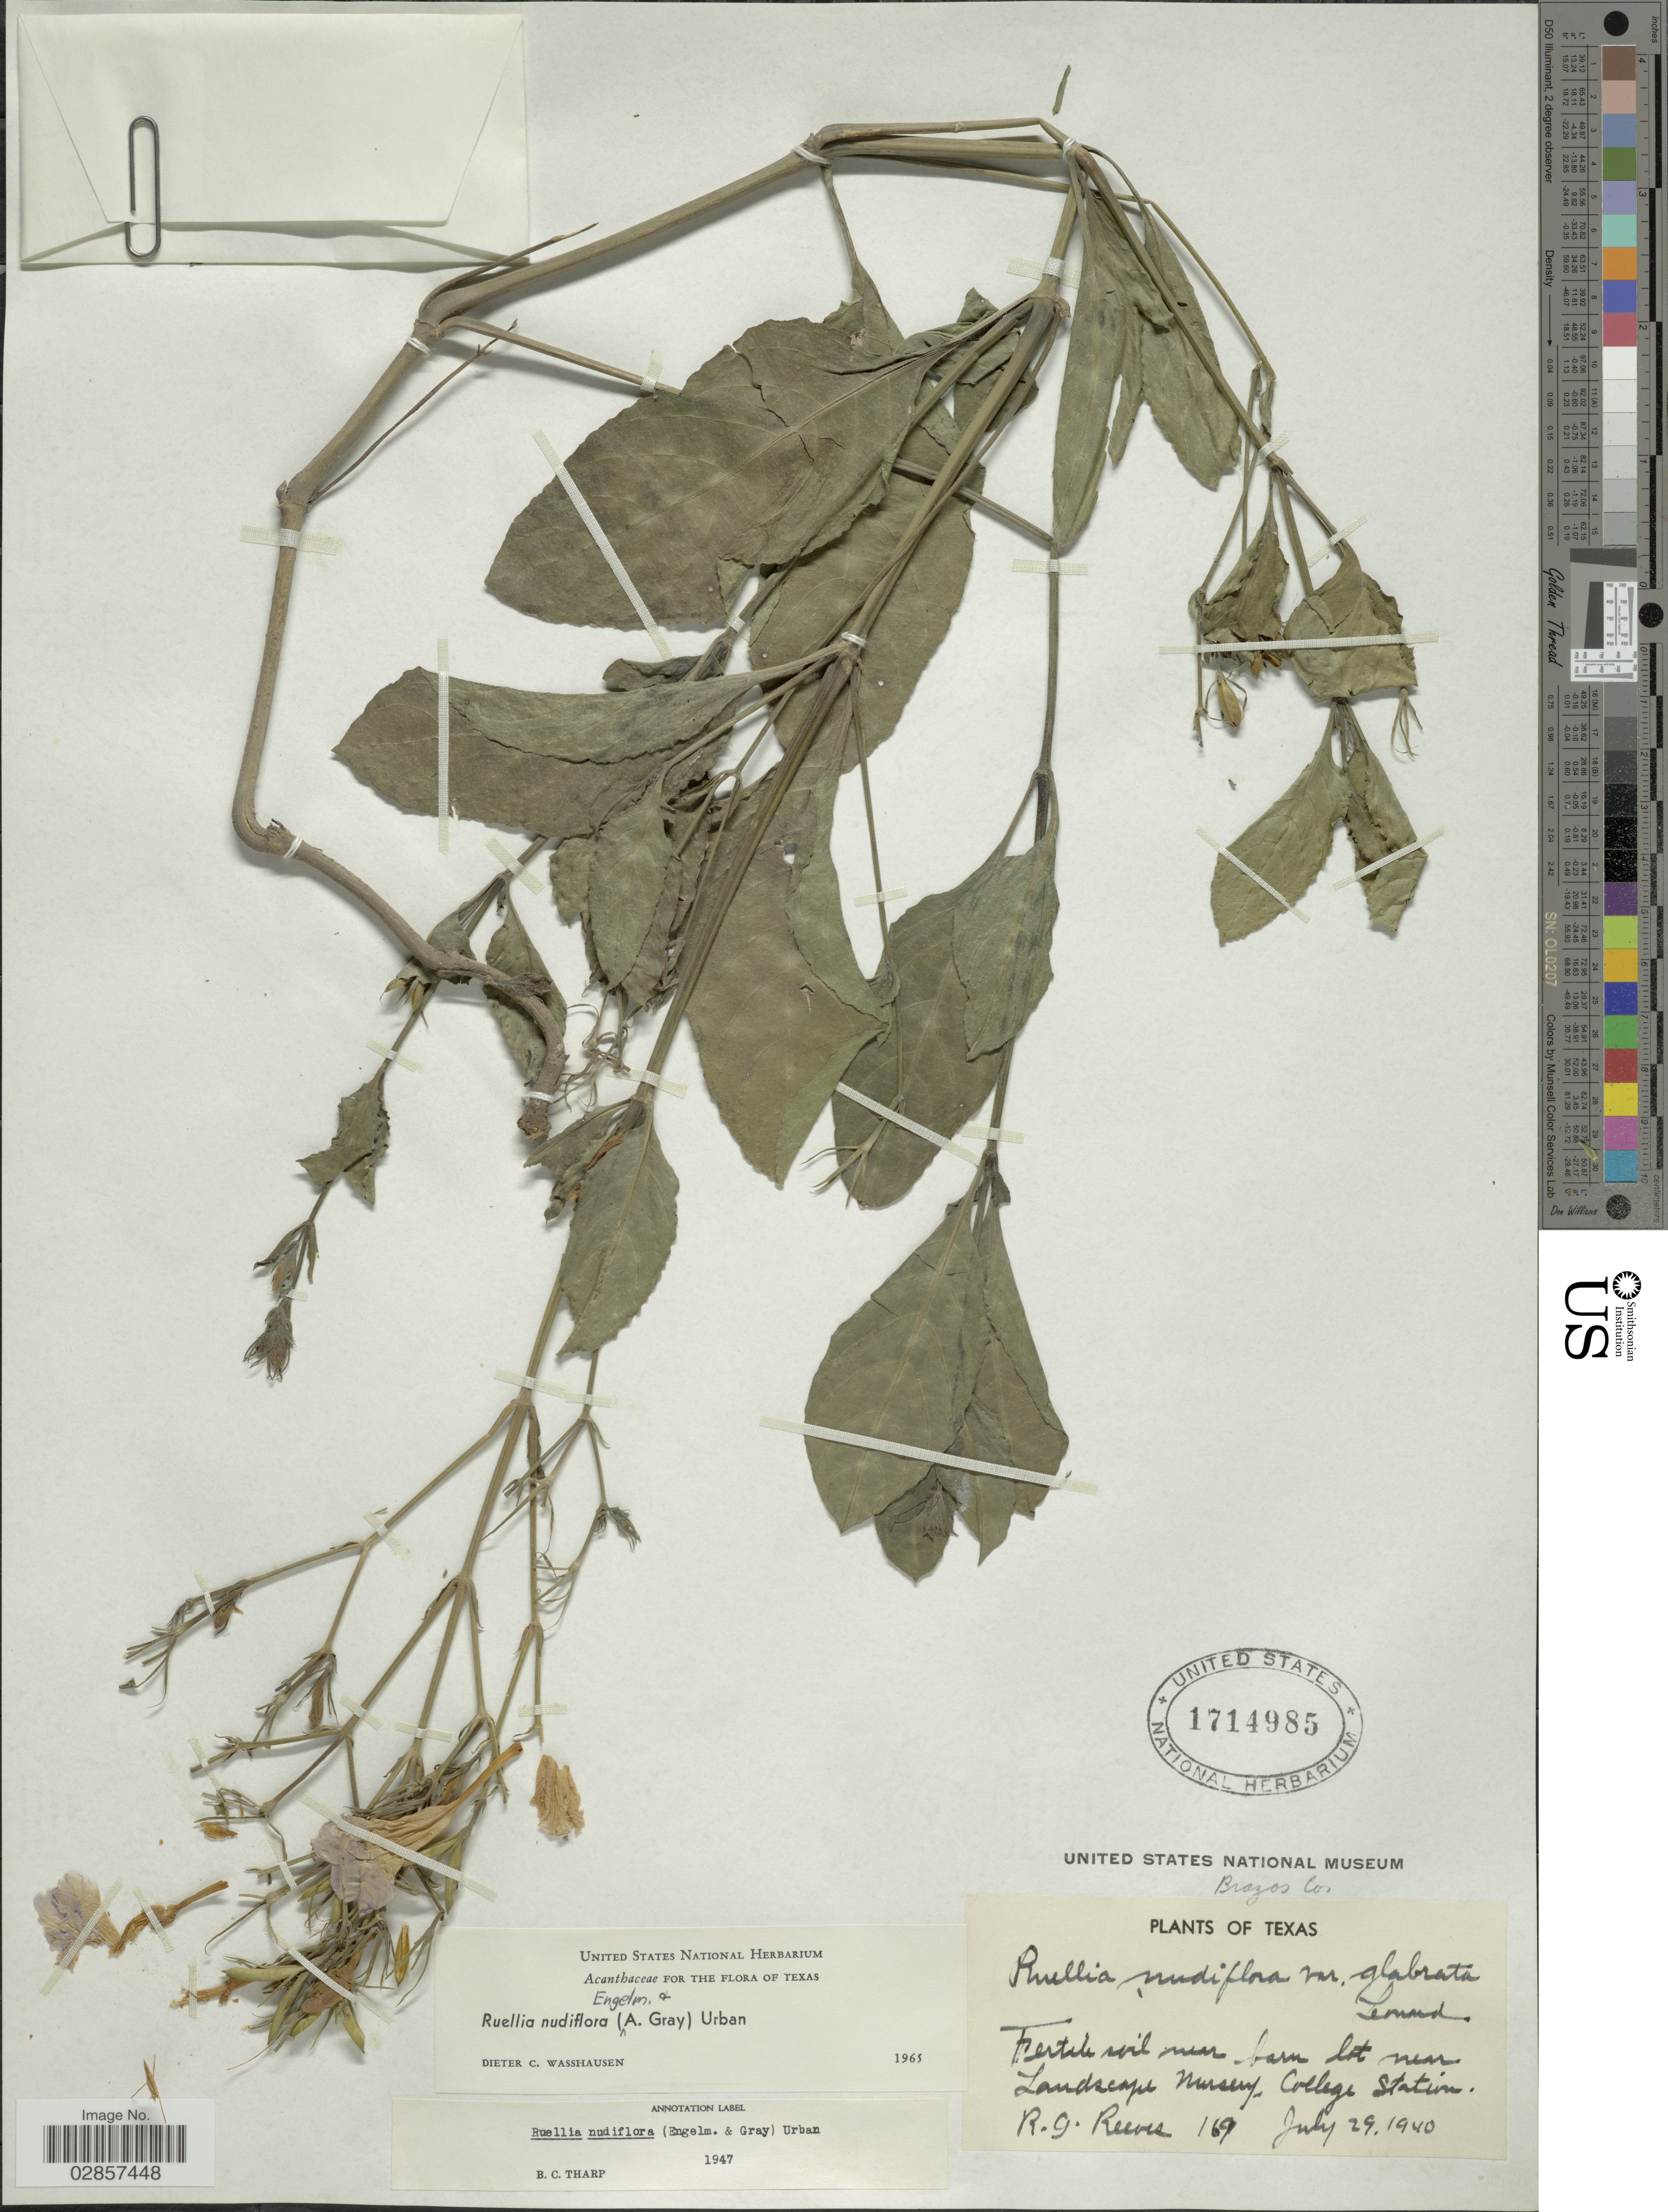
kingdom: Plantae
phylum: Tracheophyta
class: Magnoliopsida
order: Lamiales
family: Acanthaceae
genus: Ruellia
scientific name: Ruellia nudiflora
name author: (Engelm. & A. Gray) Urb.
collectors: R. G. Reeves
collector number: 169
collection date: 1940-07-29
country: United States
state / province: Texas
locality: Brazos Co., near barn lot near Landscape Nursery, College Station.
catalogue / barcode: US 1714985